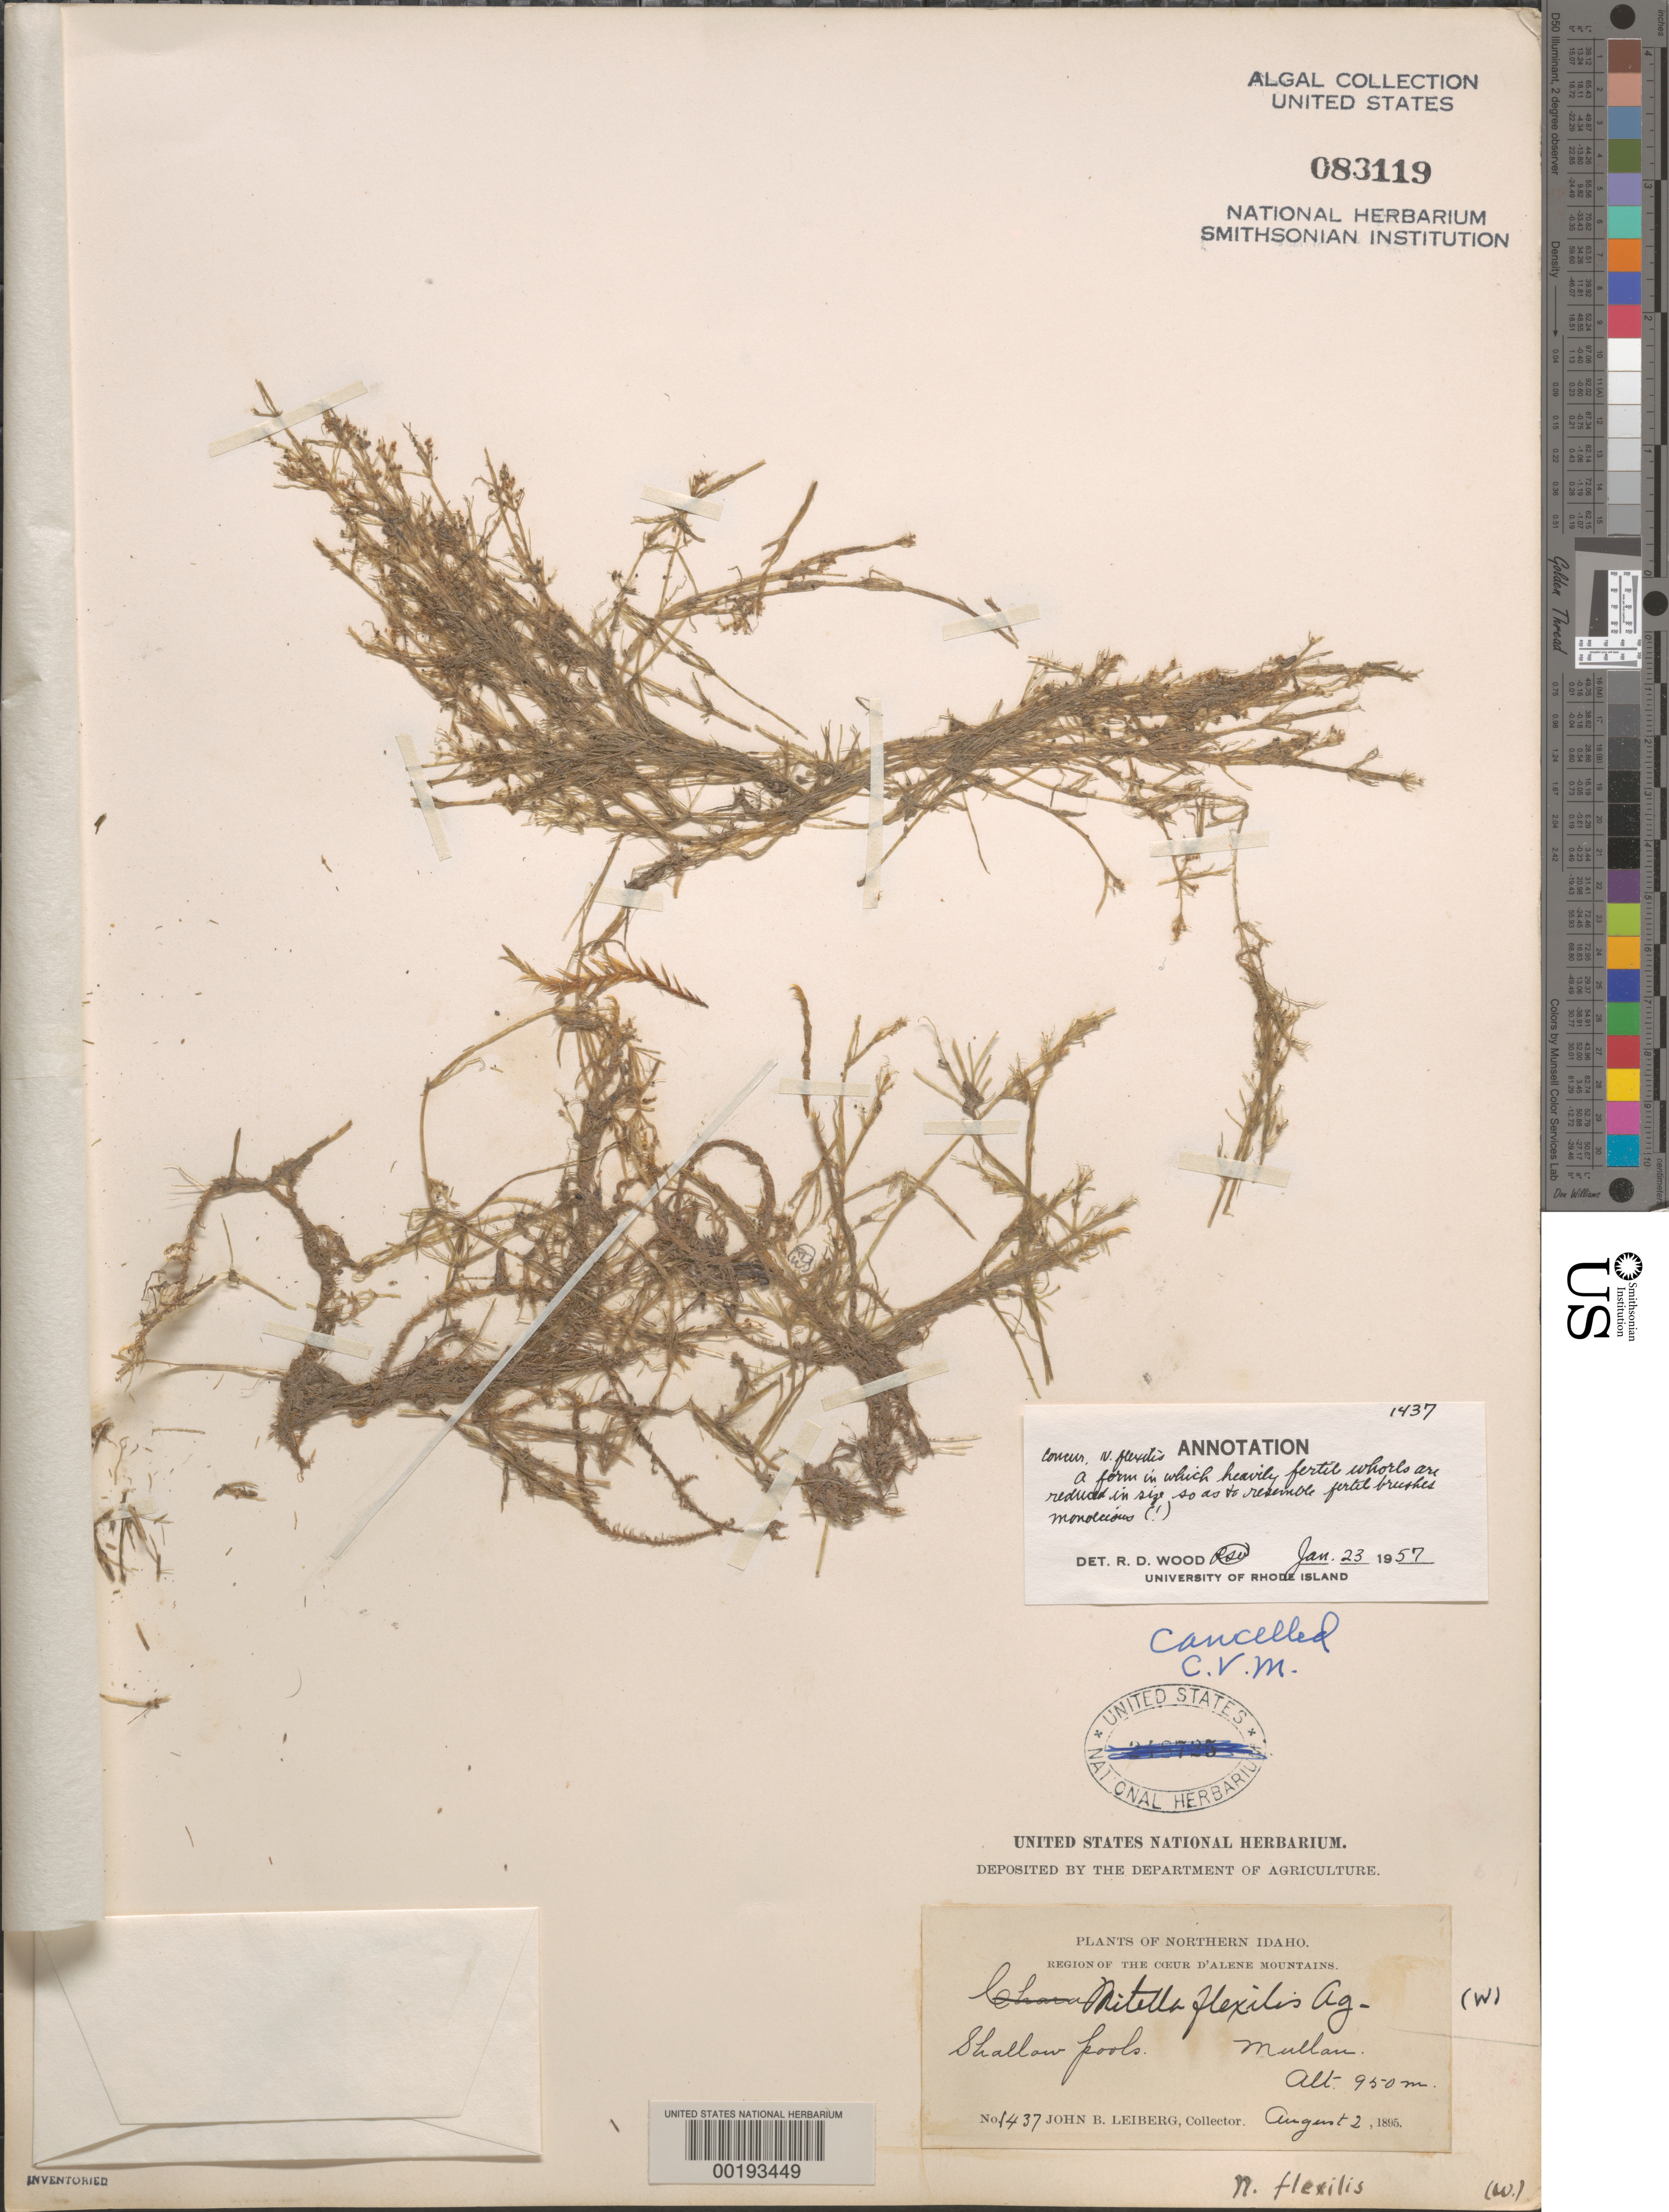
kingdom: Plantae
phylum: Charophyta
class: Charophyceae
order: Charales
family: Characeae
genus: Nitella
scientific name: Nitella flexilis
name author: (L.) C. Agardh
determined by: Wood, R. D.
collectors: J. Leiberg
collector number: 1437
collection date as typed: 02 Aug 1895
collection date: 1895-08-02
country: United States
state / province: Idaho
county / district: Shoshone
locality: Mullan, Coeur d'Alene Mountains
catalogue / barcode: US 83119